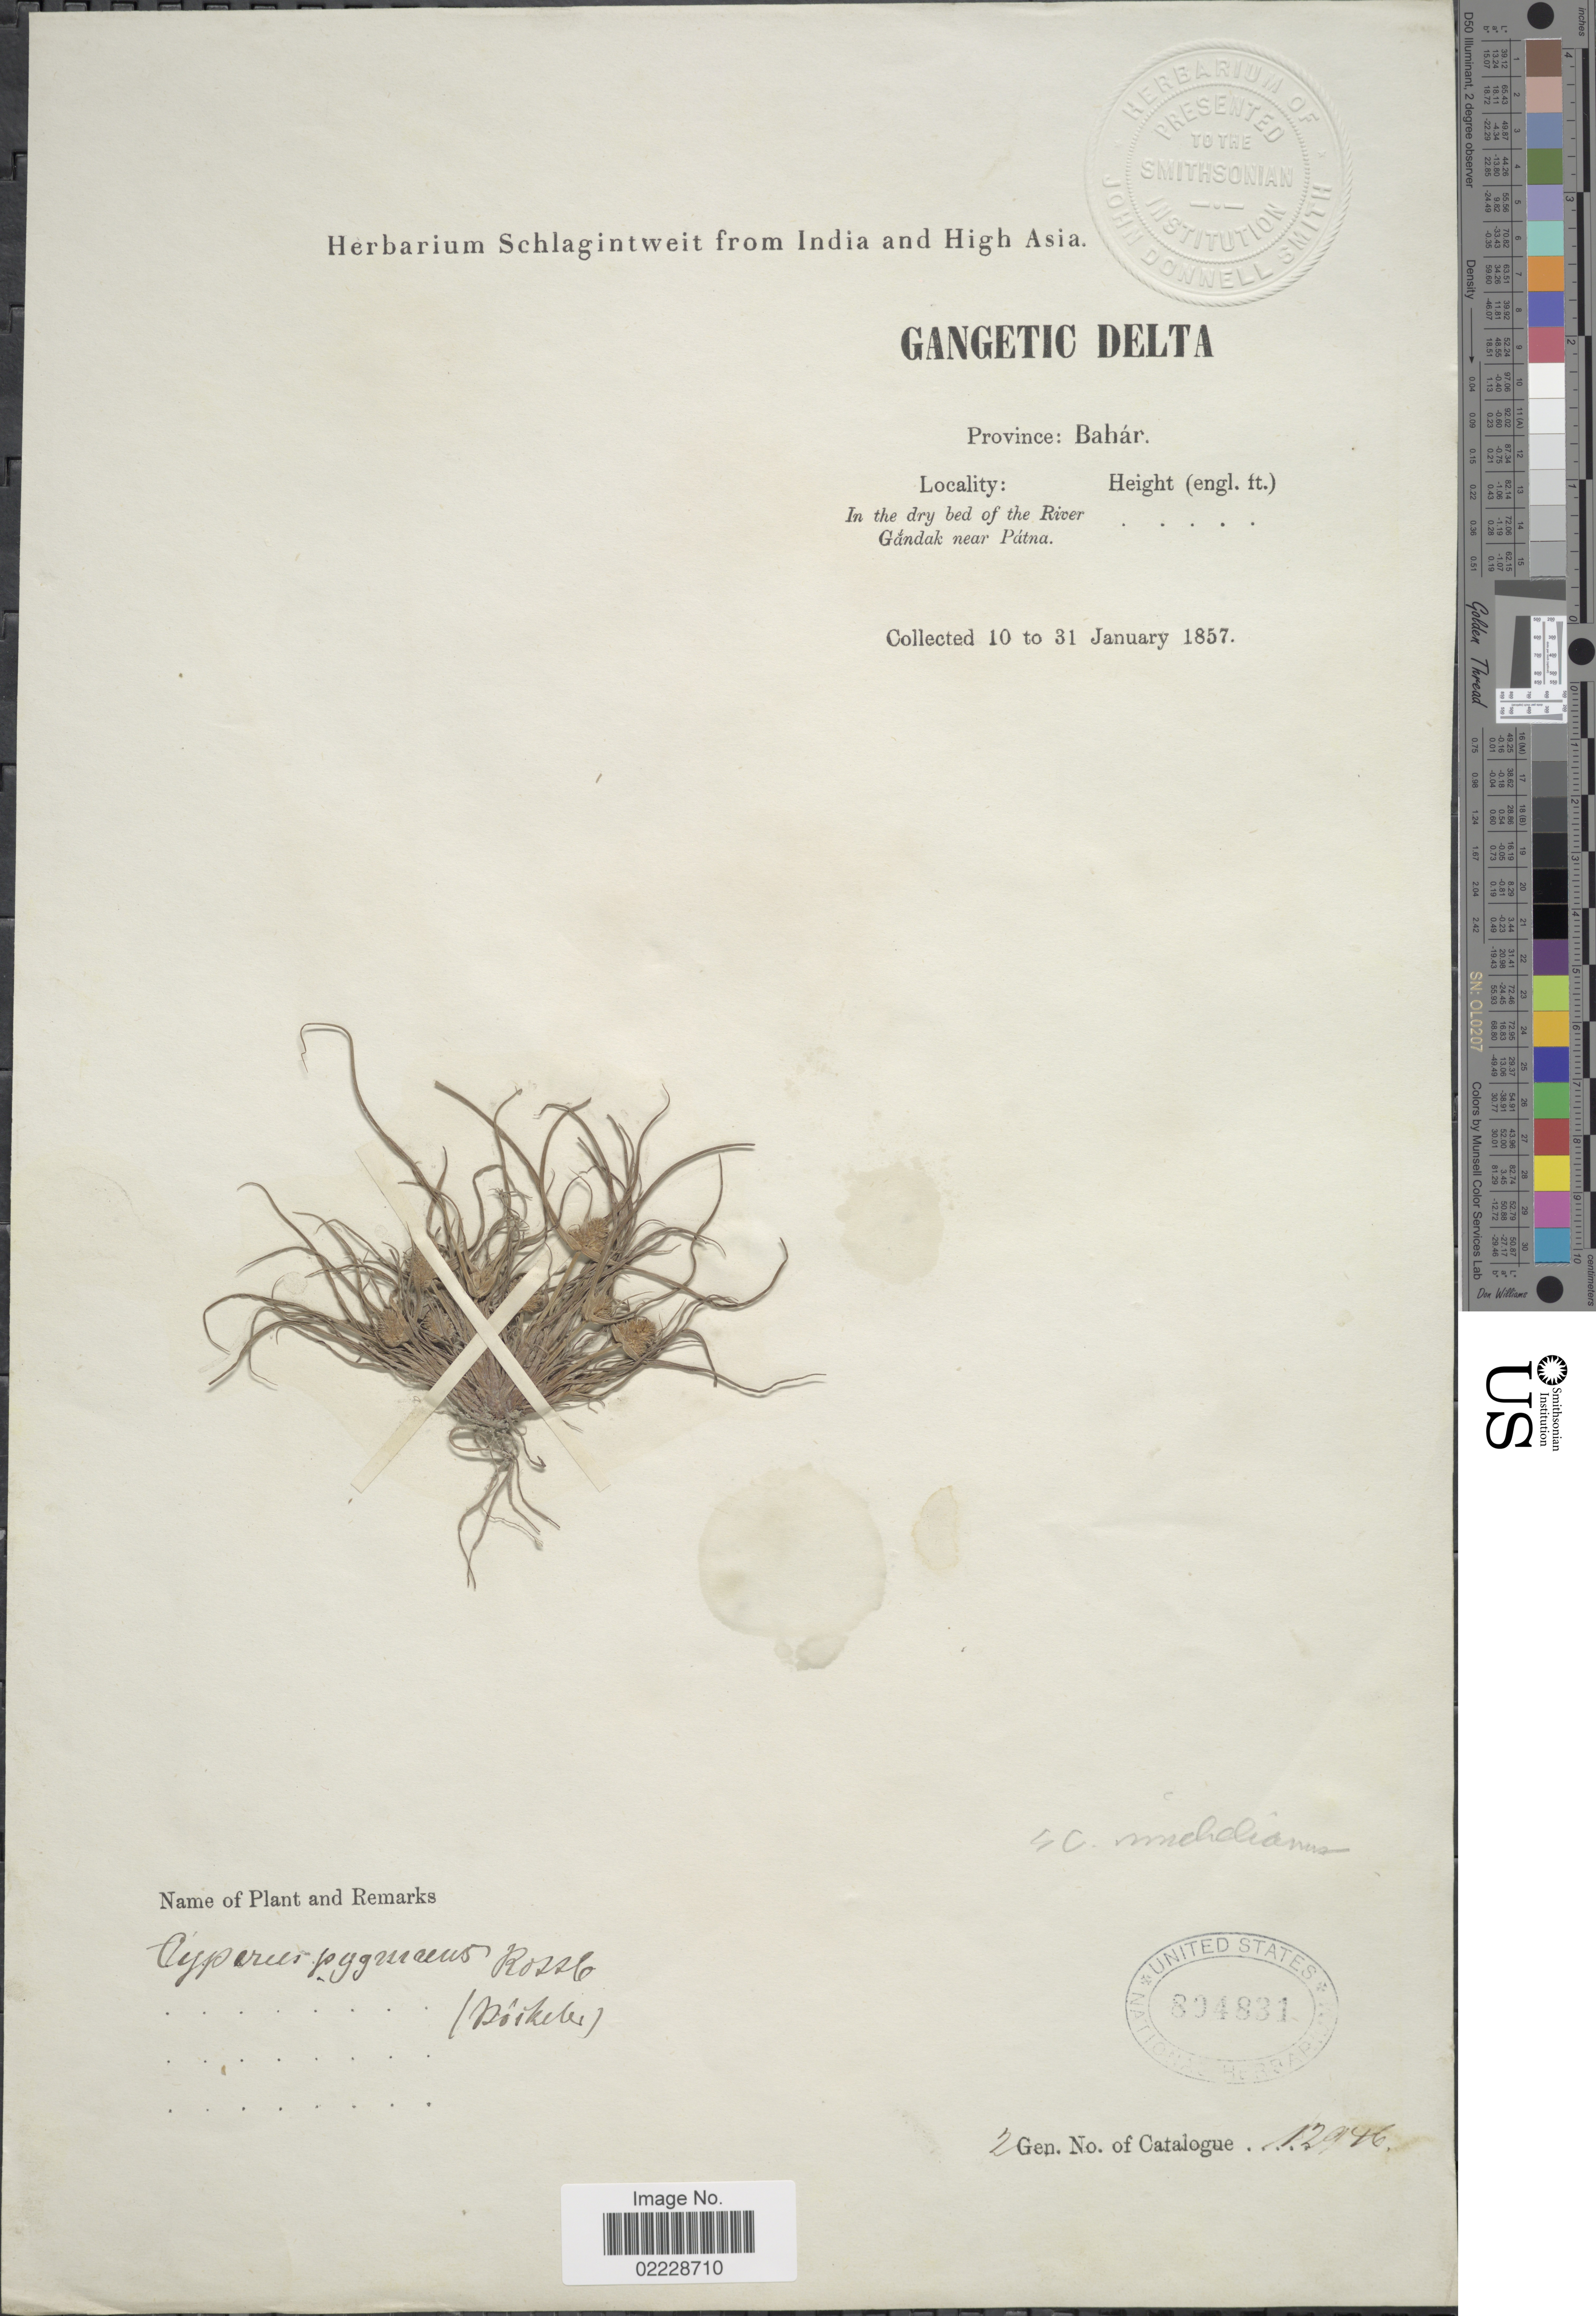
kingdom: Plantae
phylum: Tracheophyta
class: Liliopsida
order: Poales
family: Cyperaceae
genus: Cyperus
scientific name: Cyperus michelianus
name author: (L.) Delile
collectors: ex herb. Schlagintweit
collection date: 1857-01-10/1857-01-31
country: India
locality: Gangetic Delta, Province: Bahar, in the dry bed of the River Gandak near Patna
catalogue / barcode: US 804831